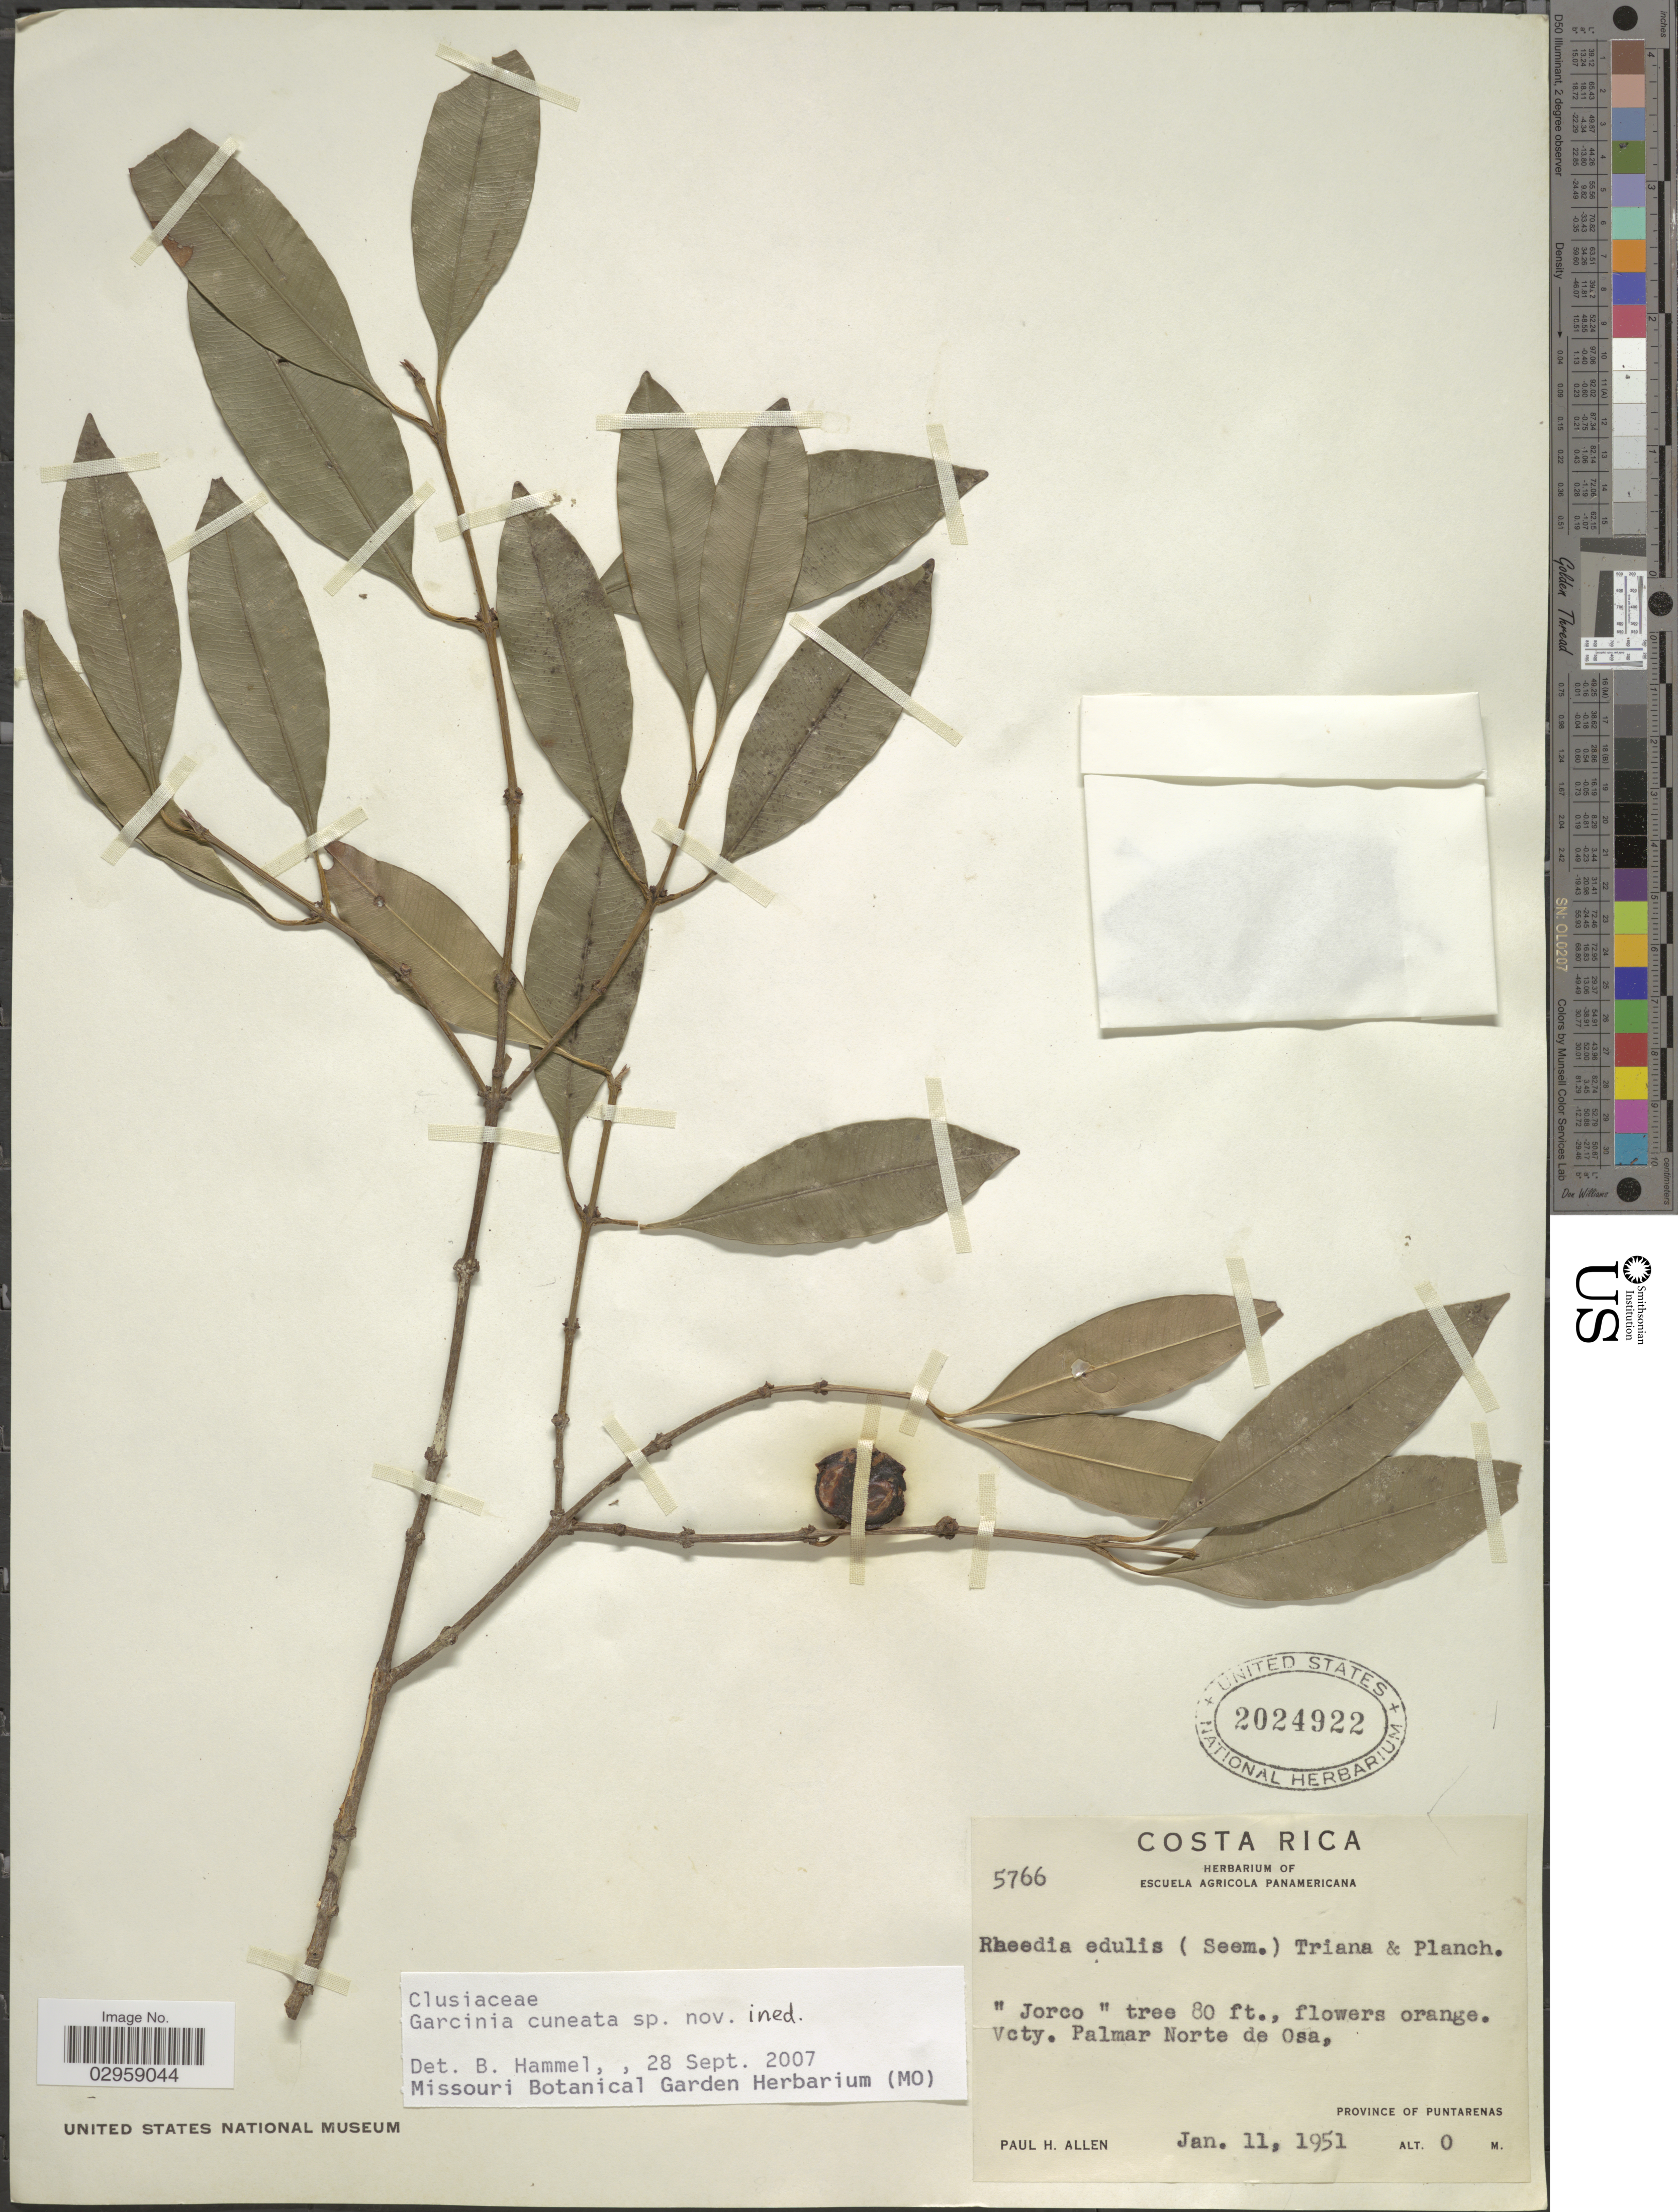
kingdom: Plantae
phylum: Tracheophyta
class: Magnoliopsida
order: Malpighiales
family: Clusiaceae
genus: Clusia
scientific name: Clusia cuneata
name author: Benth.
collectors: P. H. Allen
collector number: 5766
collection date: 1951-01-11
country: Costa Rica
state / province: Puntarenas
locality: Vcty. Palmar Norte de Osa.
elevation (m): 0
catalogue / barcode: US 2024922